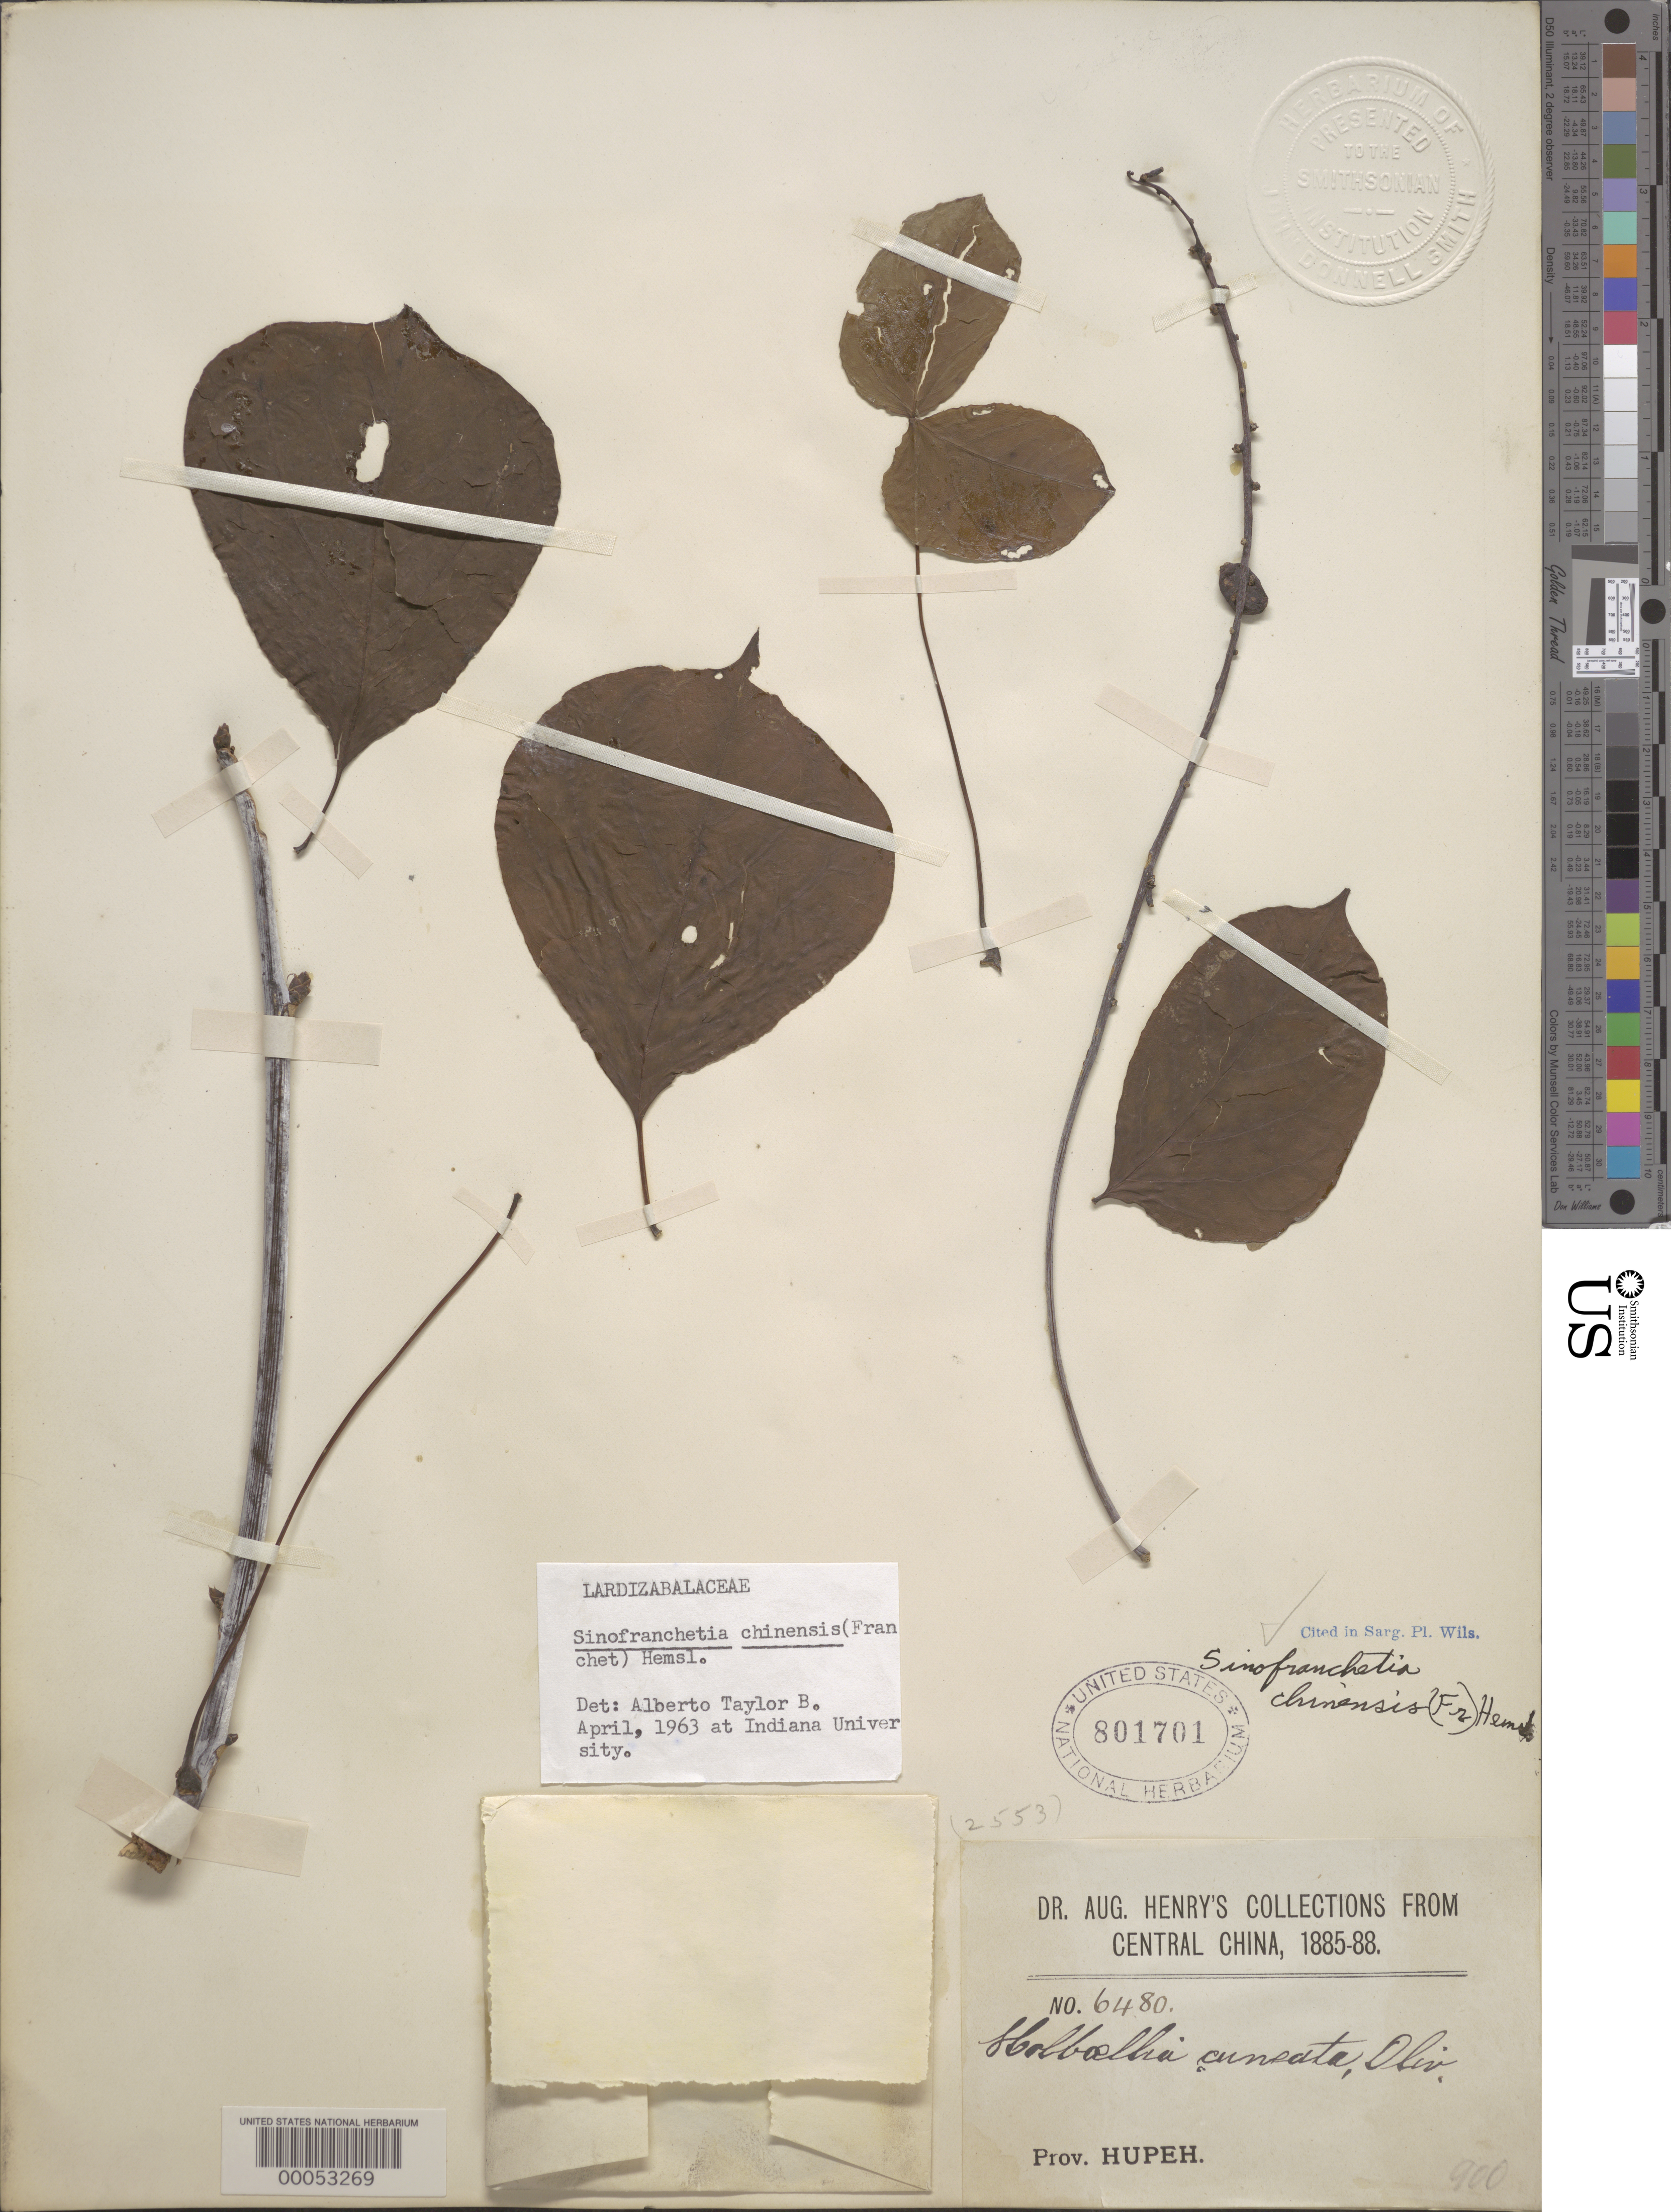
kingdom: Plantae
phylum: Tracheophyta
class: Magnoliopsida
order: Ranunculales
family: Lardizabalaceae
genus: Sinofranchetia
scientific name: Sinofranchetia chinensis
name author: (Franch.) Hemsl.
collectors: A. Henry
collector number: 6480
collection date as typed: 1885 to -- -- 1888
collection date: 1885/1888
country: China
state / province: Hubei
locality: Prov. Hupeh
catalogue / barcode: US 801701